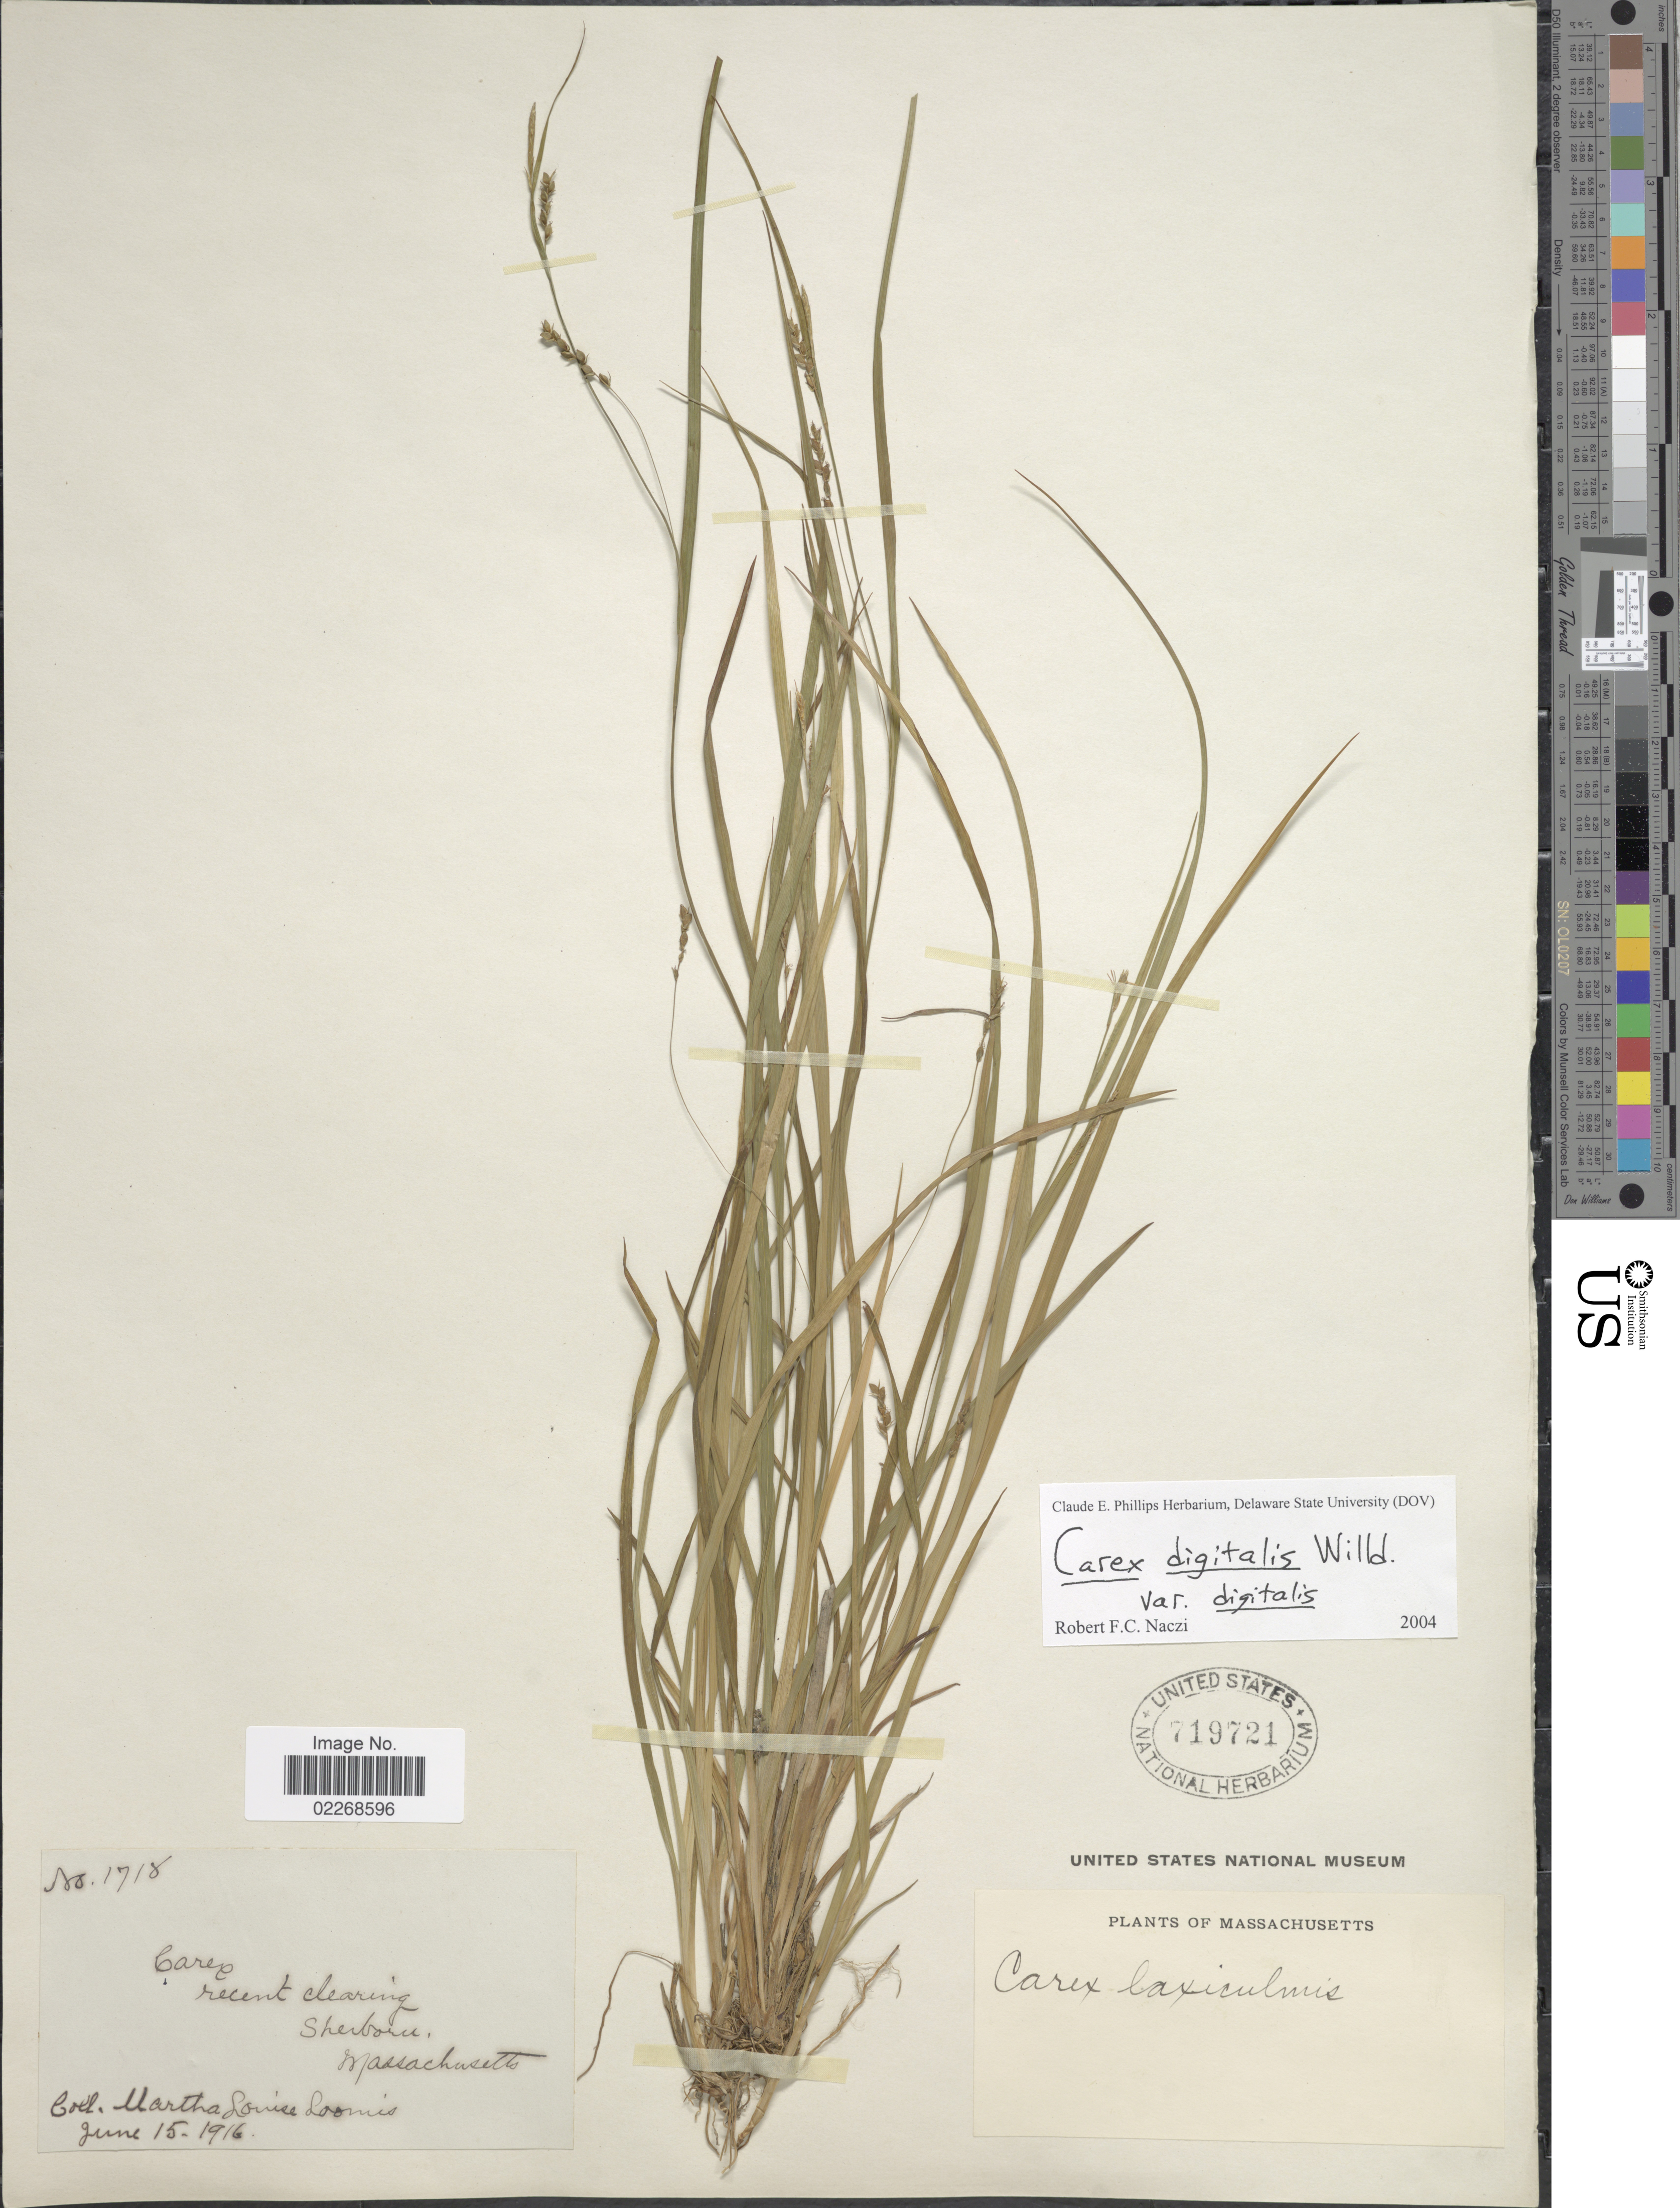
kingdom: Plantae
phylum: Tracheophyta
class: Liliopsida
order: Poales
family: Cyperaceae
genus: Carex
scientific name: Carex digitalis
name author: Willd.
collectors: M. L. Loomis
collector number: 1718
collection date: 1916-06-15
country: United States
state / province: Massachusetts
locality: Recent clearing, Sherborn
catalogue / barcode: US 719721